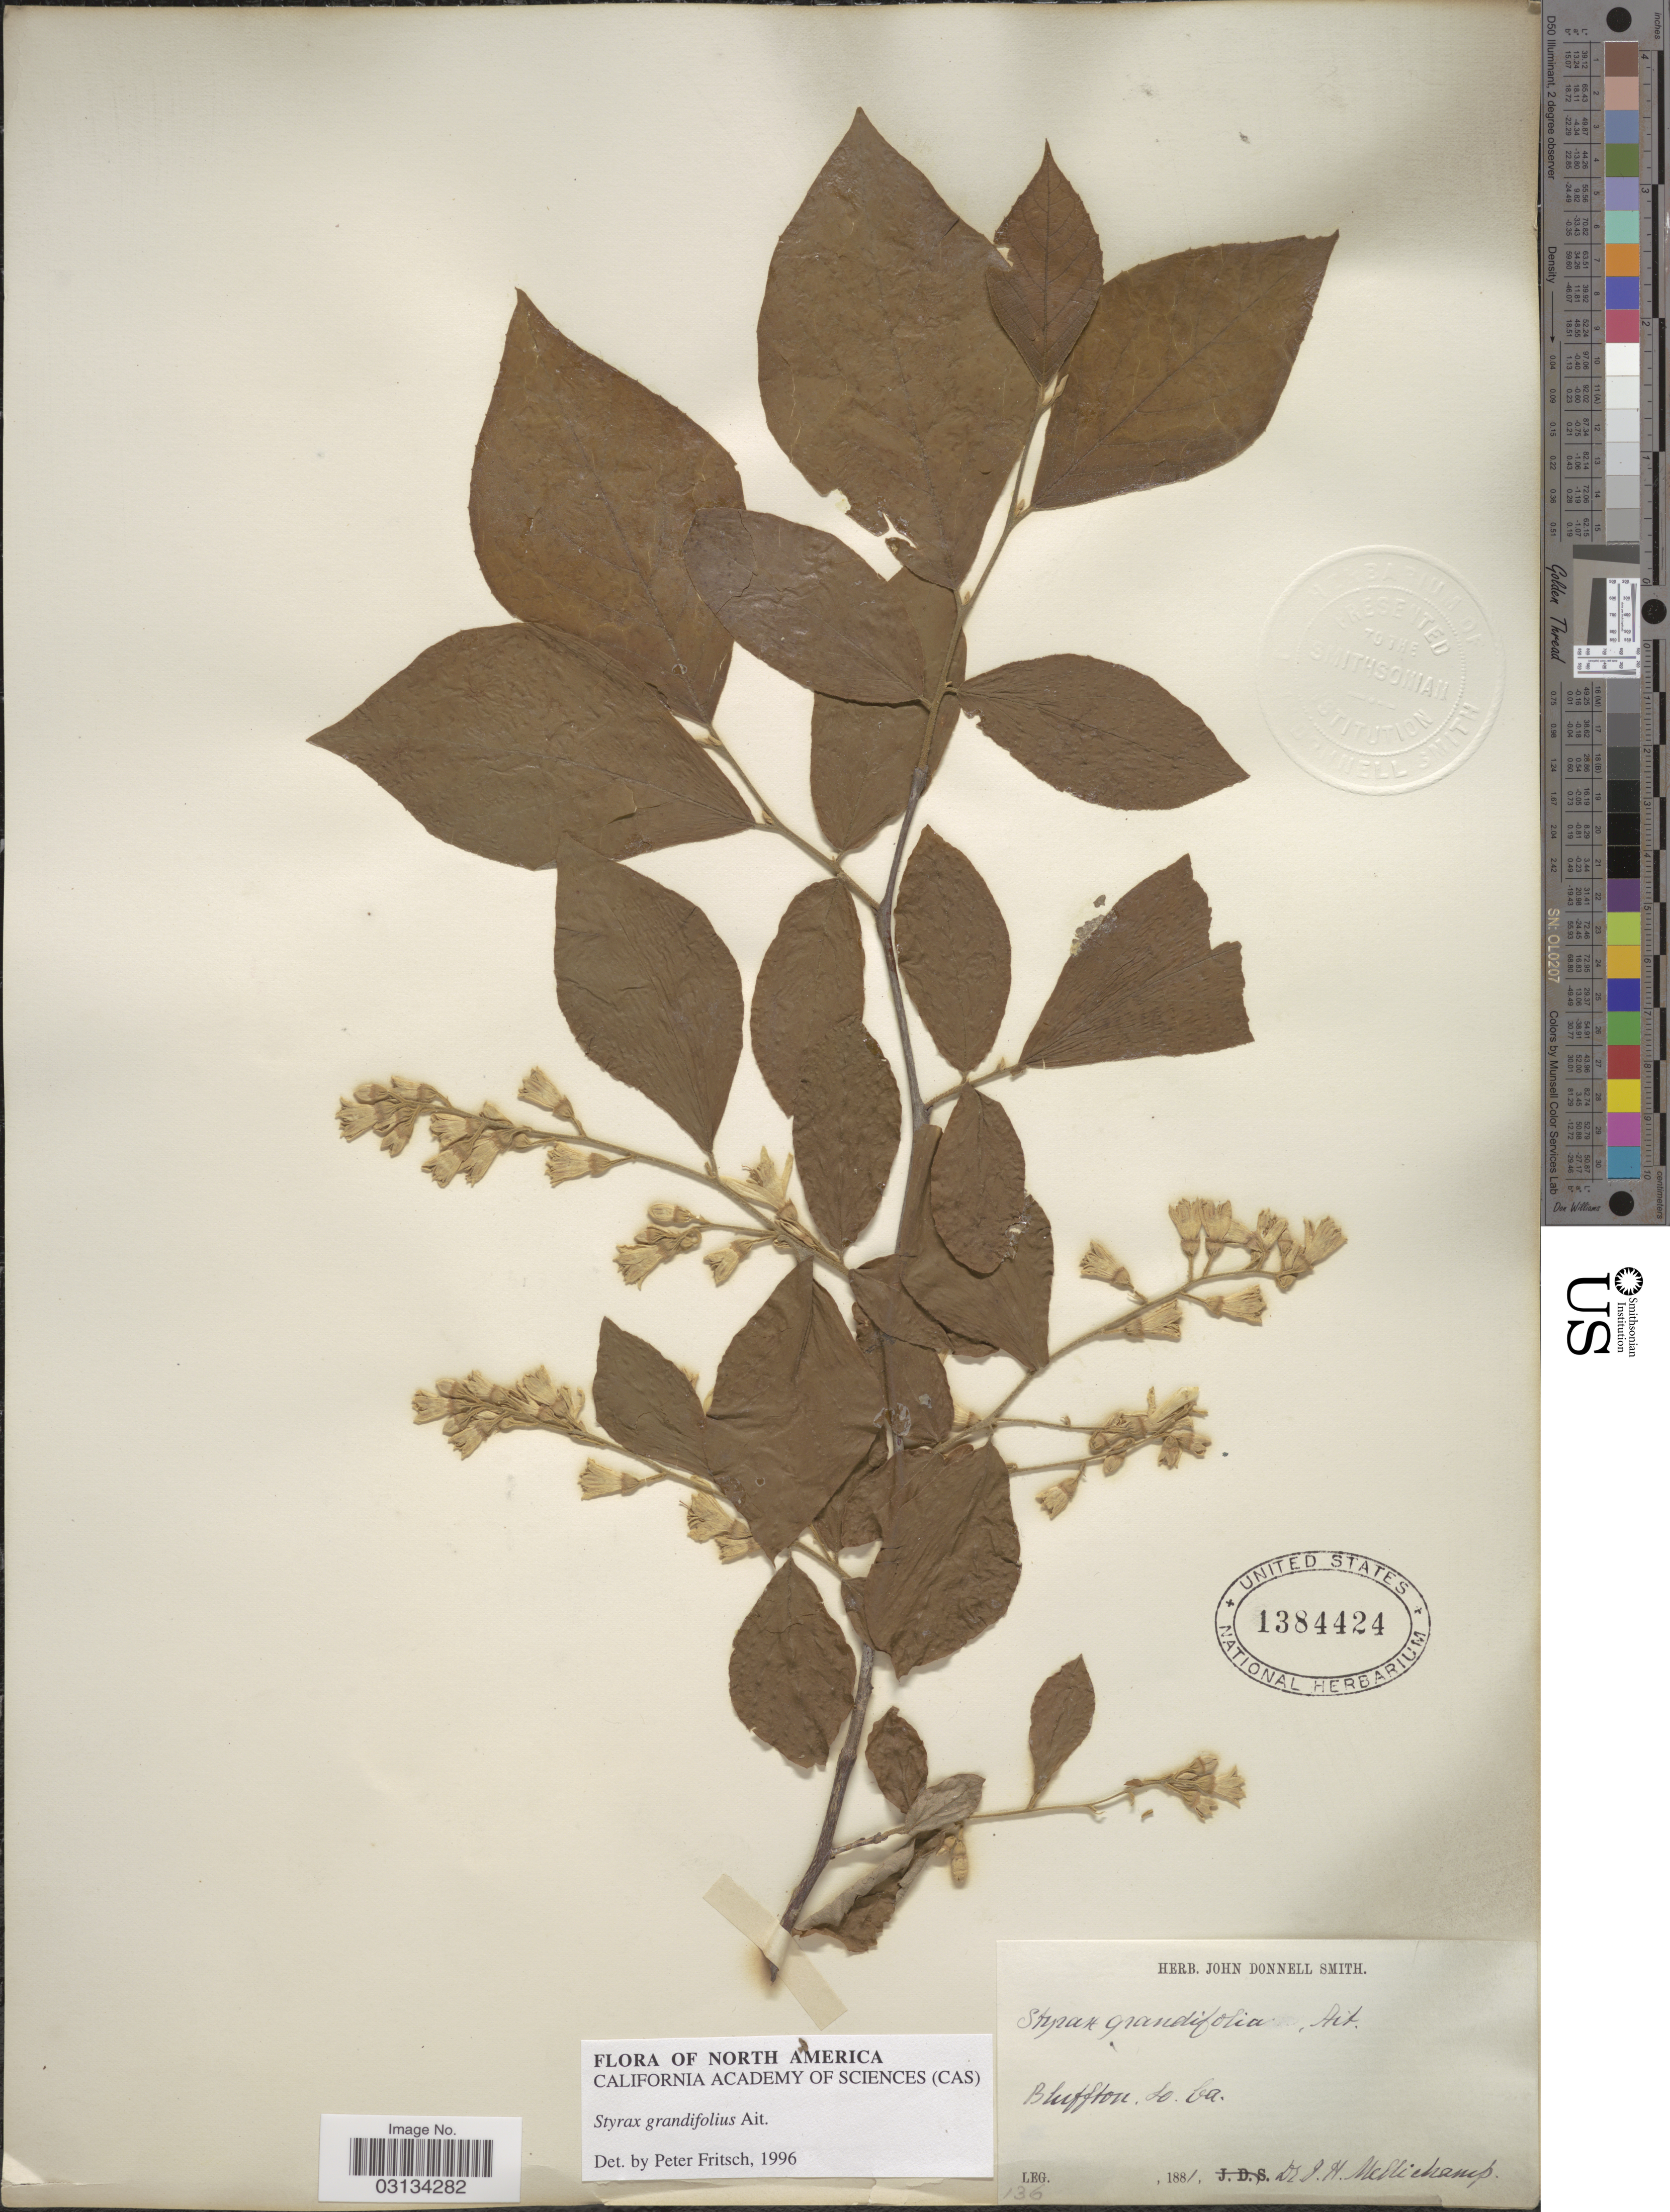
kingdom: Plantae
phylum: Tracheophyta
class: Magnoliopsida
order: Ericales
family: Styracaceae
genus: Styrax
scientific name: Styrax grandifolius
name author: Aiton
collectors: J. H. Mellichamp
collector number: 136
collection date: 1881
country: United States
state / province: South Carolina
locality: Bluffton. So. Car.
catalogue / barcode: US 1384424